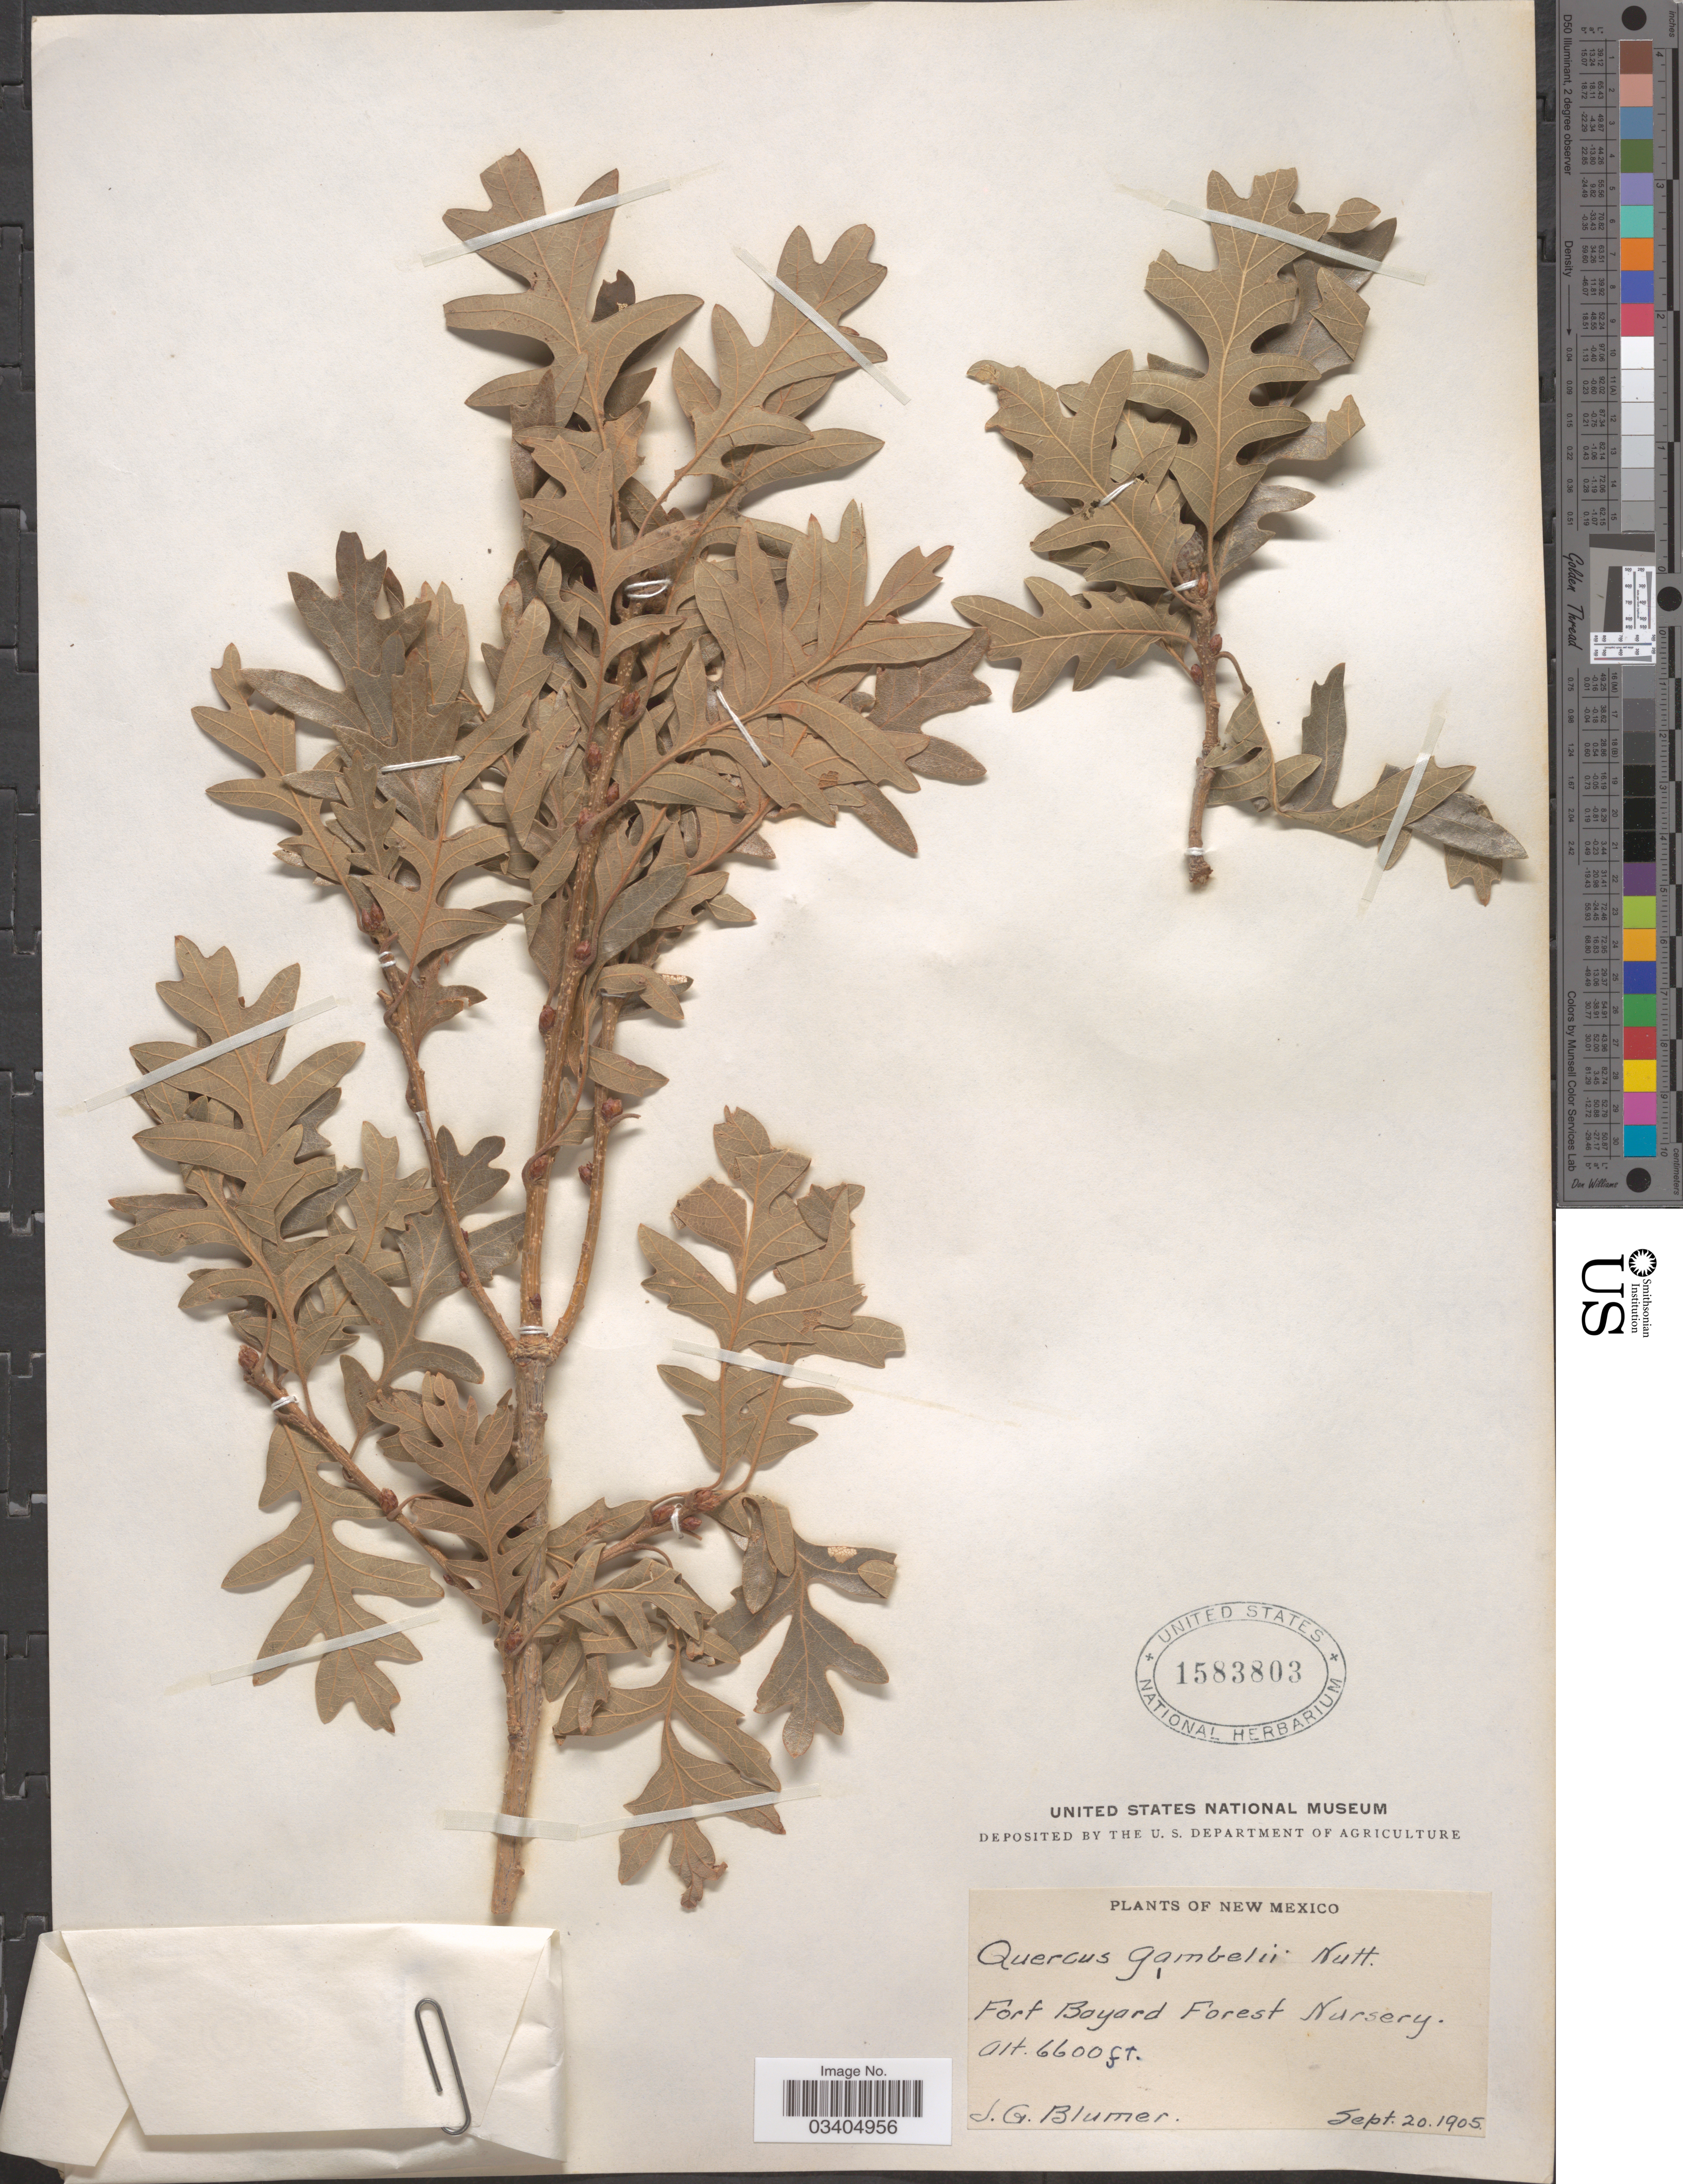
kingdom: Plantae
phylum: Tracheophyta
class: Magnoliopsida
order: Fagales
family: Fagaceae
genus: Quercus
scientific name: Quercus gambelii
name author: Nutt.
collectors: J. C. Blumer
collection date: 1905-09-20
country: United States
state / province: New Mexico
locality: Fort Bayard Forest Nursery.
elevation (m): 2012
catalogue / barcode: US 1583803